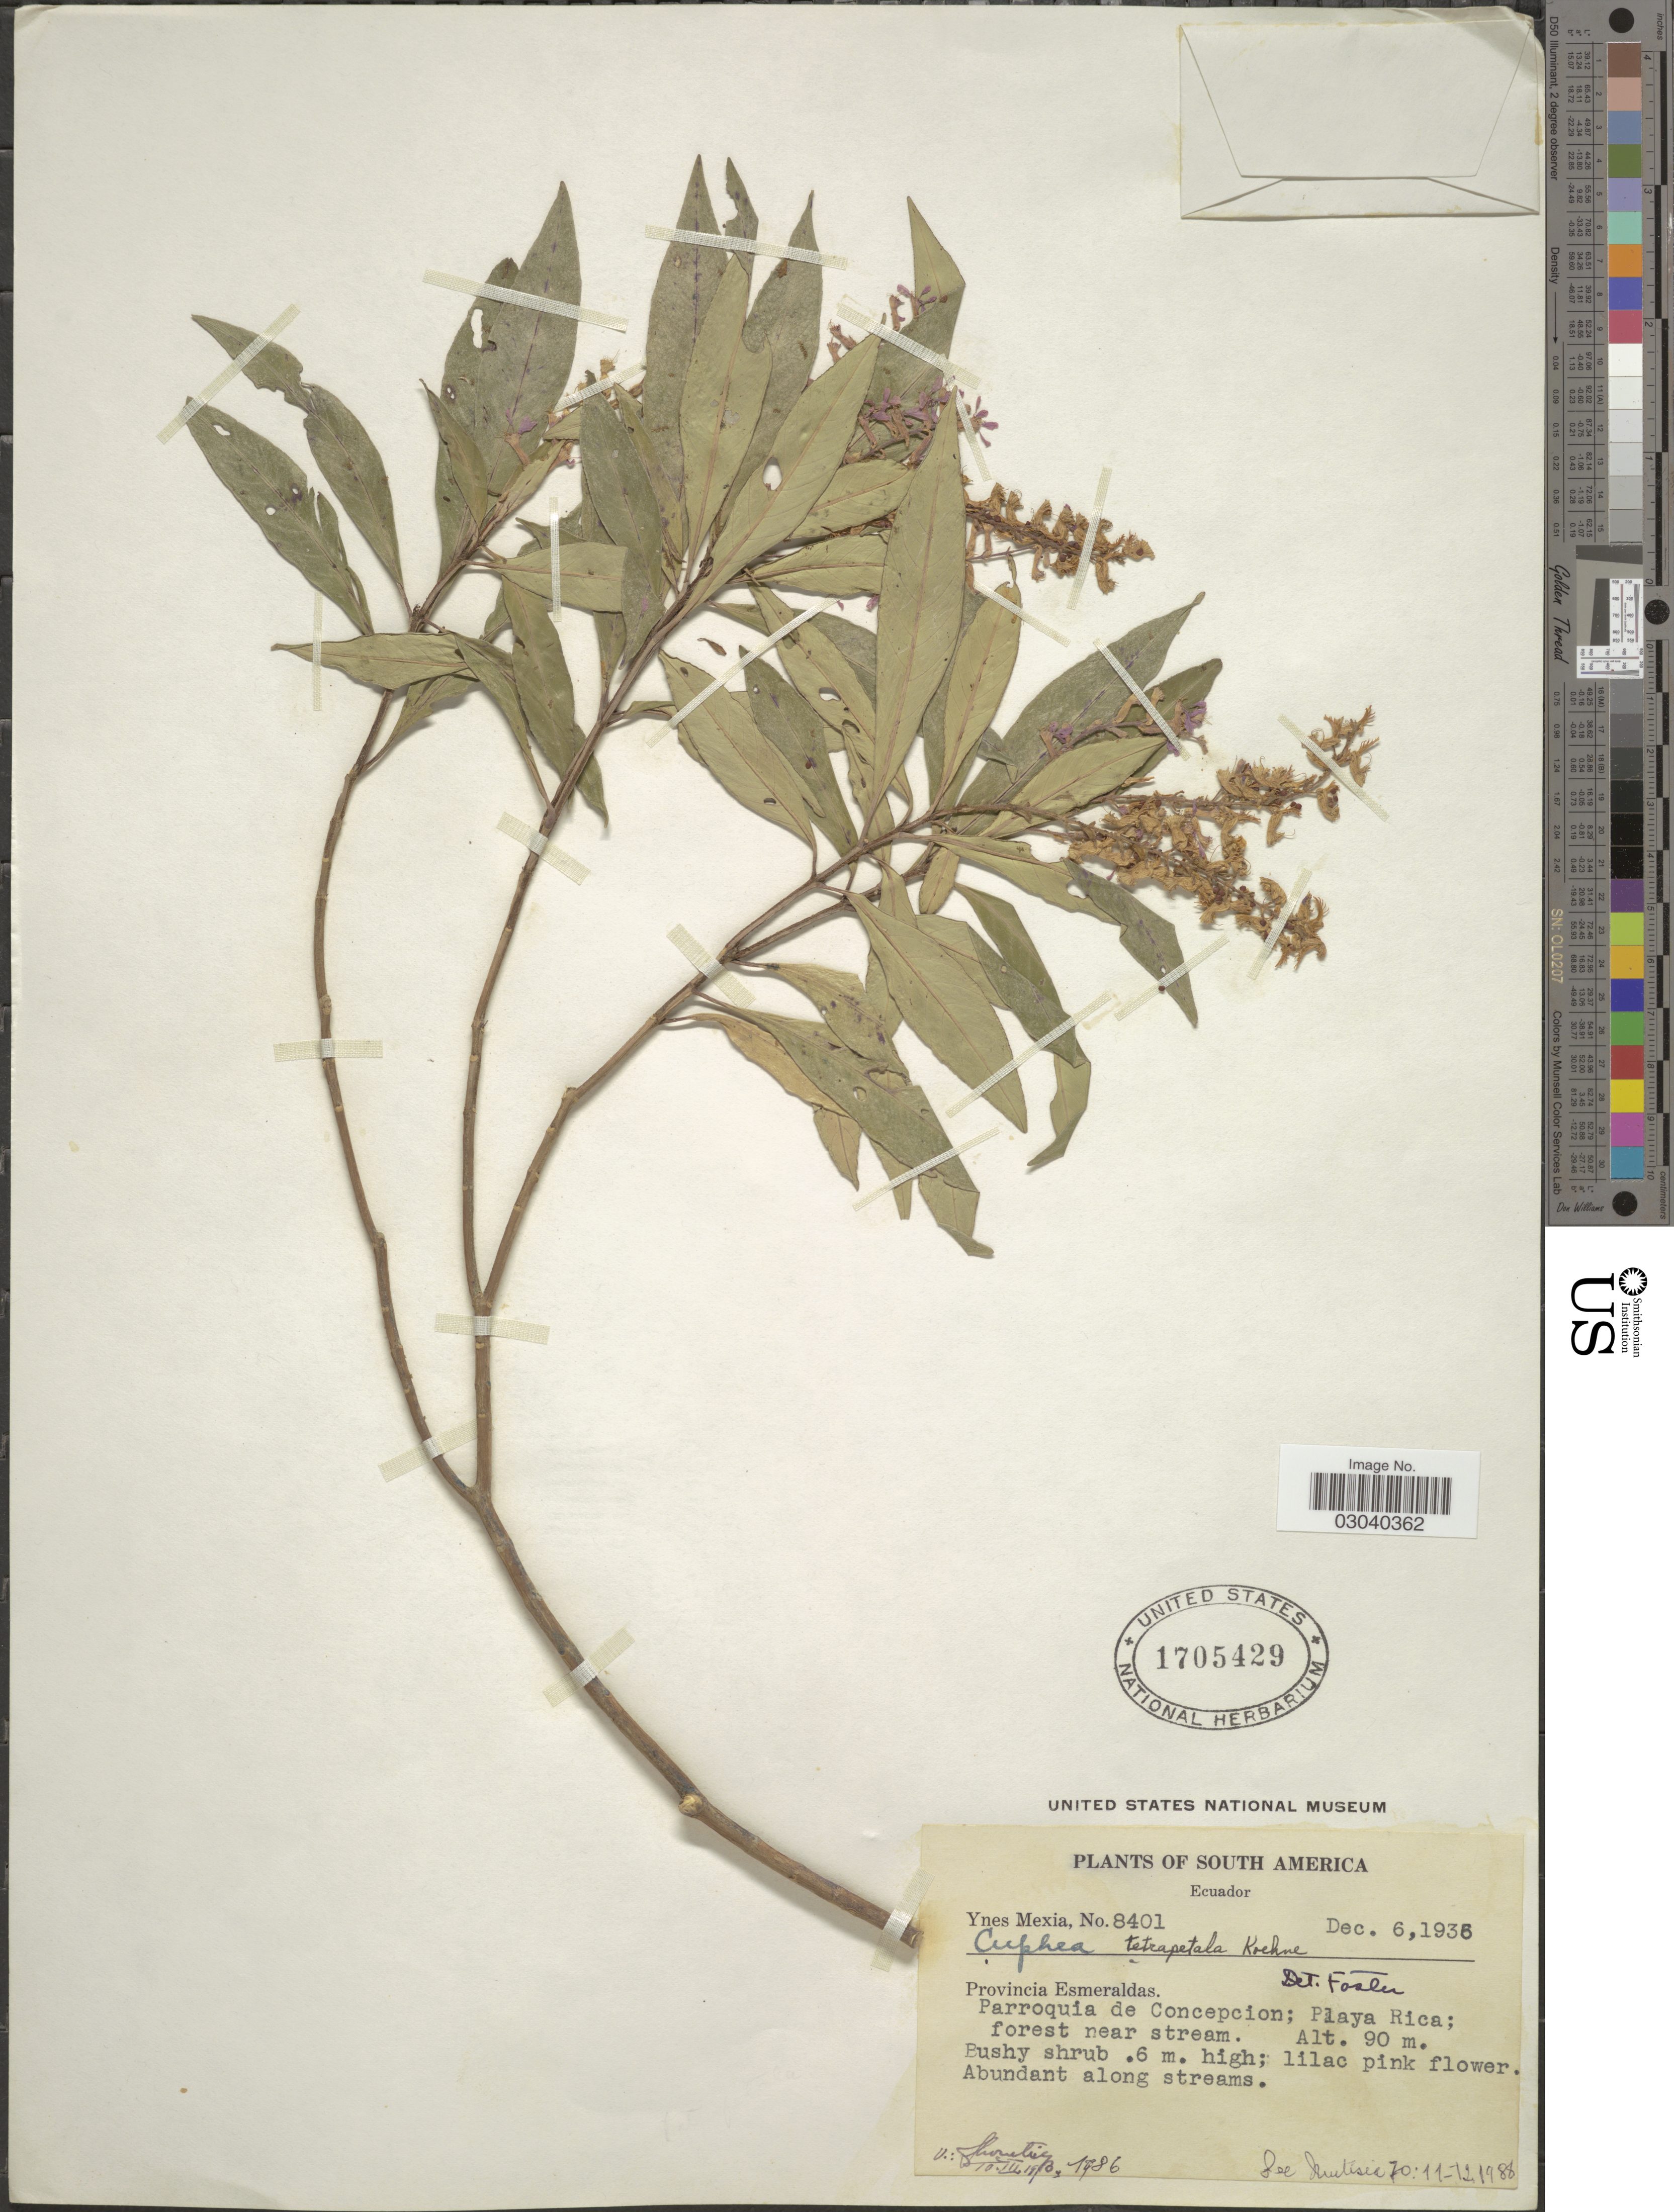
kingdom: Plantae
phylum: Tracheophyta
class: Magnoliopsida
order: Myrtales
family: Lythraceae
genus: Cuphea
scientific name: Cuphea tetrapetala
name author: Koehne in Mart.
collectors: Y. Mexia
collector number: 8401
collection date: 1936-12-06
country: Ecuador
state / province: Esmeraldas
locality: Parroquia de Concepcion; Playa Rica.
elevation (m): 90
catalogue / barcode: US 1705429